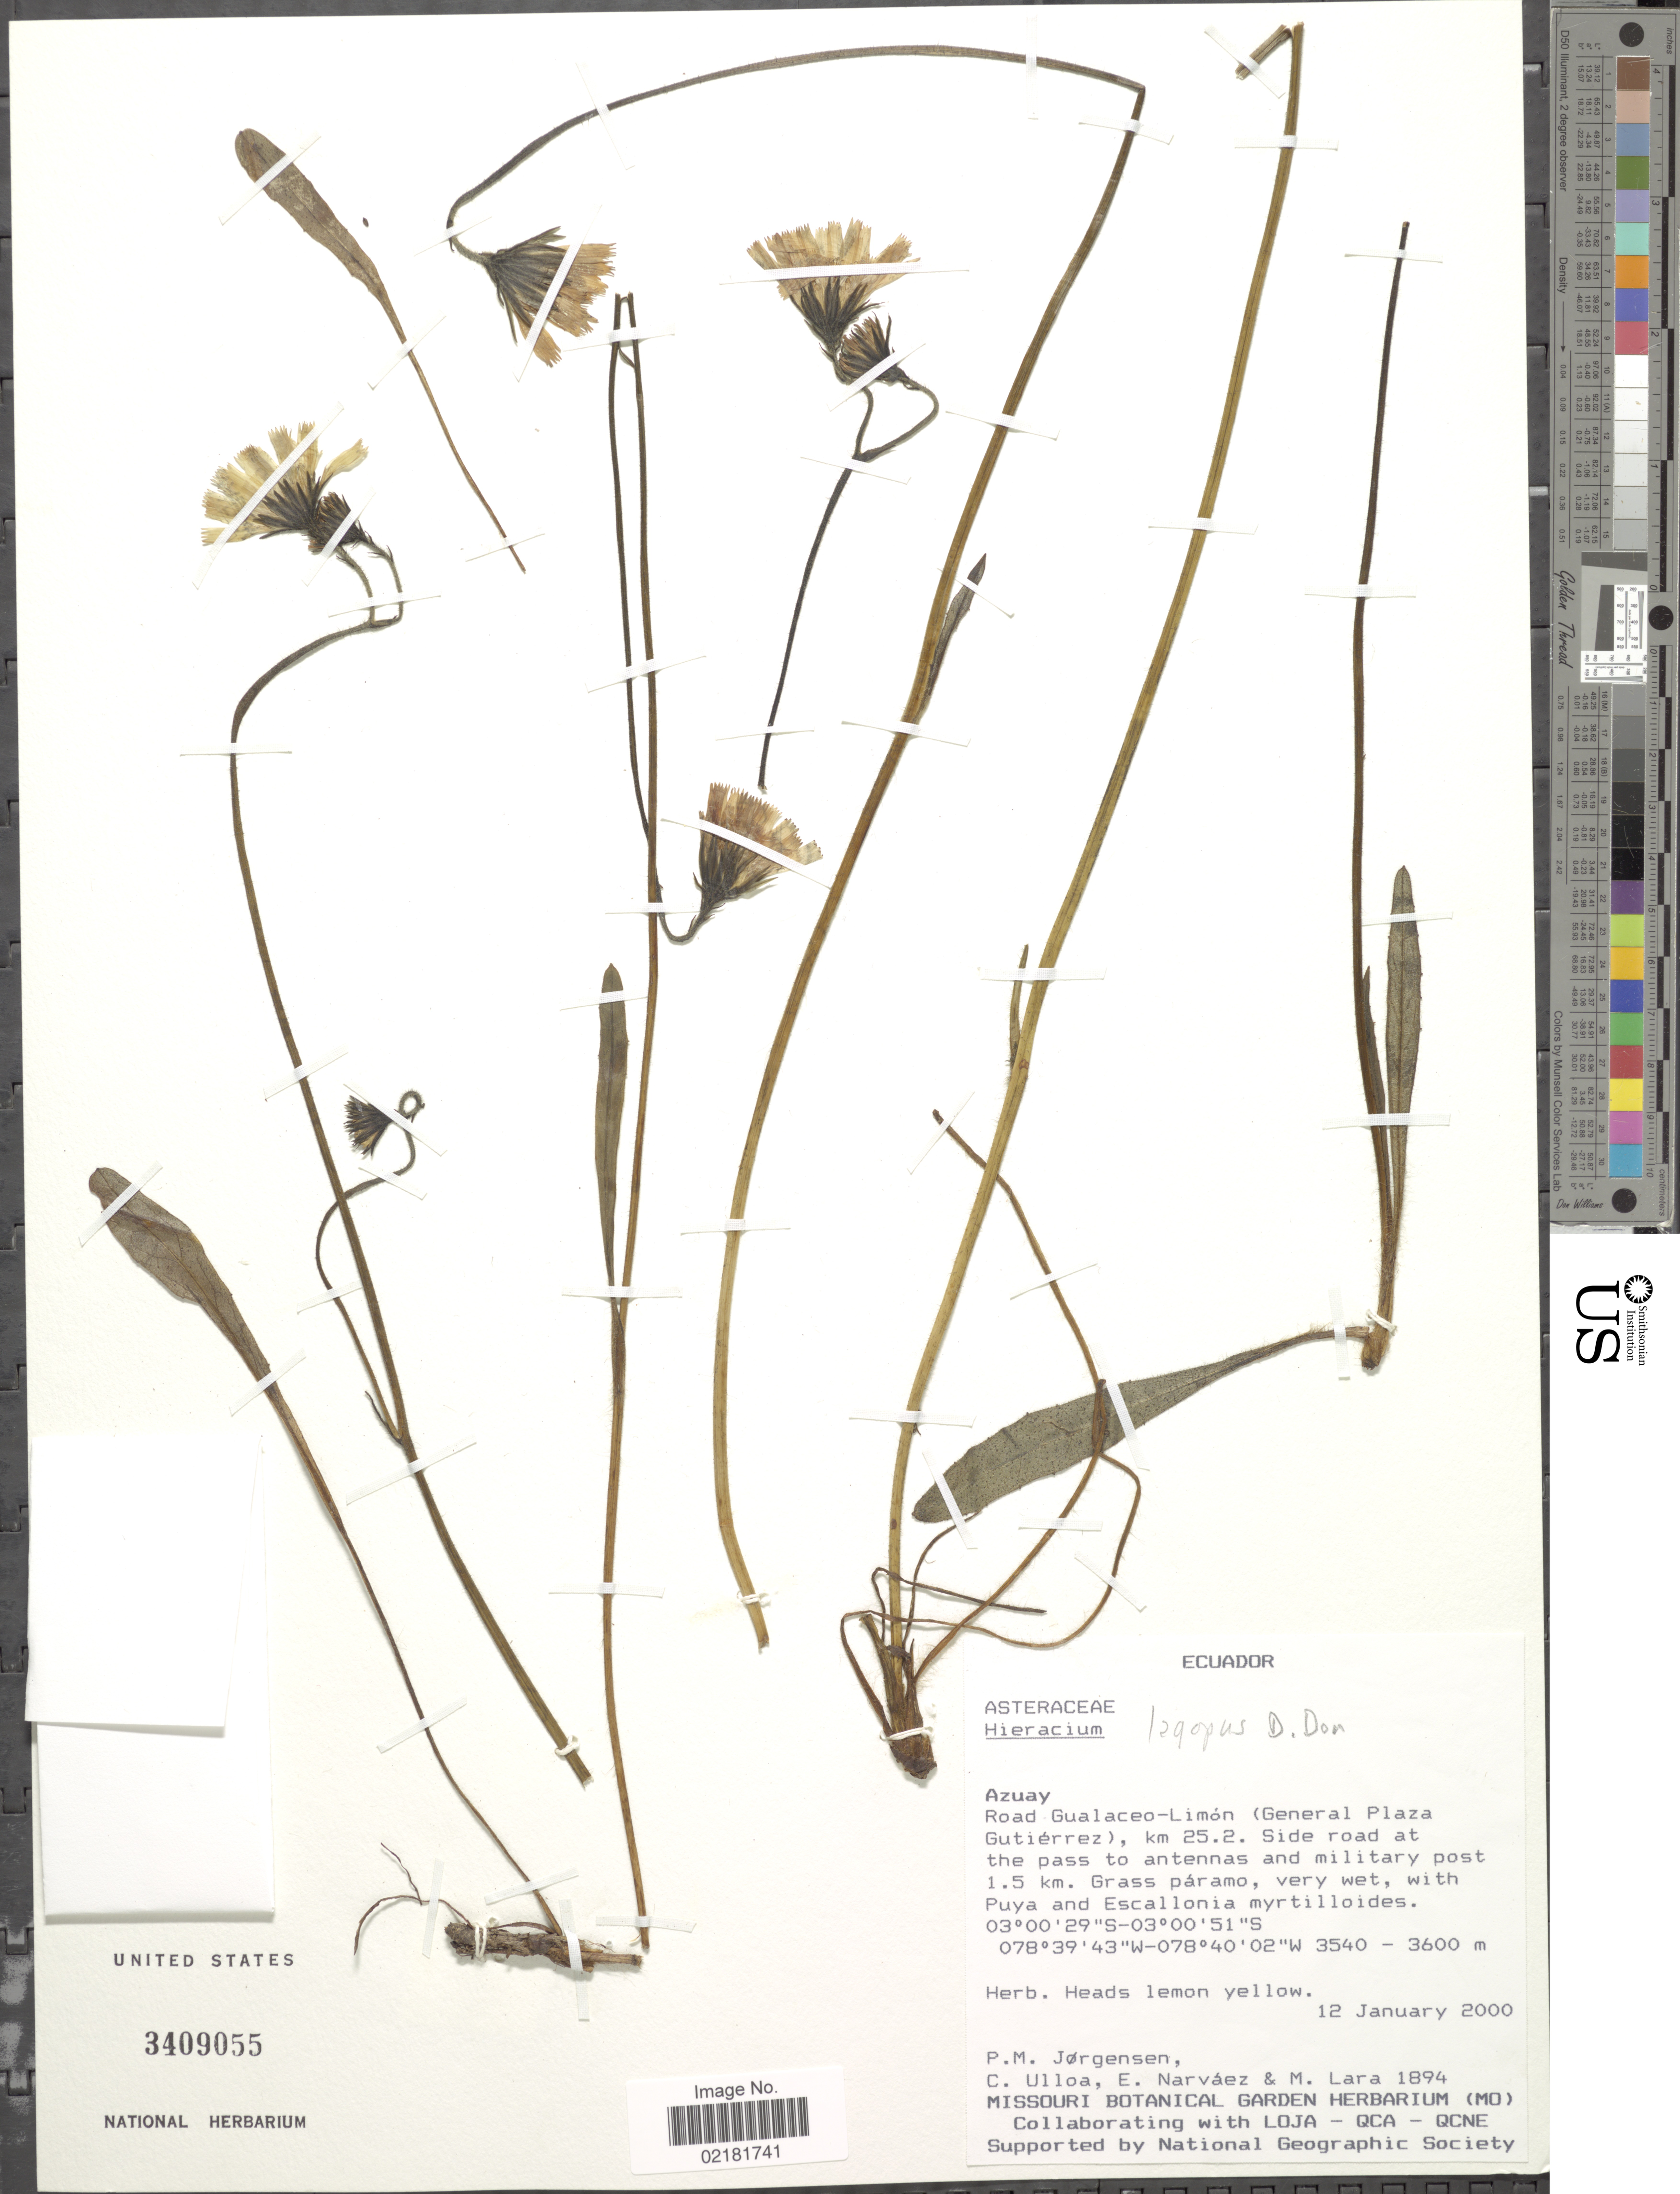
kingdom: Plantae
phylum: Tracheophyta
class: Magnoliopsida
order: Asterales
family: Asteraceae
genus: Hieracium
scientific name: Hieracium lagopus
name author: D. Don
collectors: P. Jørgensen, C. Ulloa, E. Narváez & M. Lara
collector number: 1894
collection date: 2000-01-12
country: Ecuador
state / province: Azuay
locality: Road Gualaceo-Limon (General Plaza Gutierrez), km 25.2, side road at the pass to antennas and military post 1.5 km.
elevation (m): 3540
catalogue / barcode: US 3409055